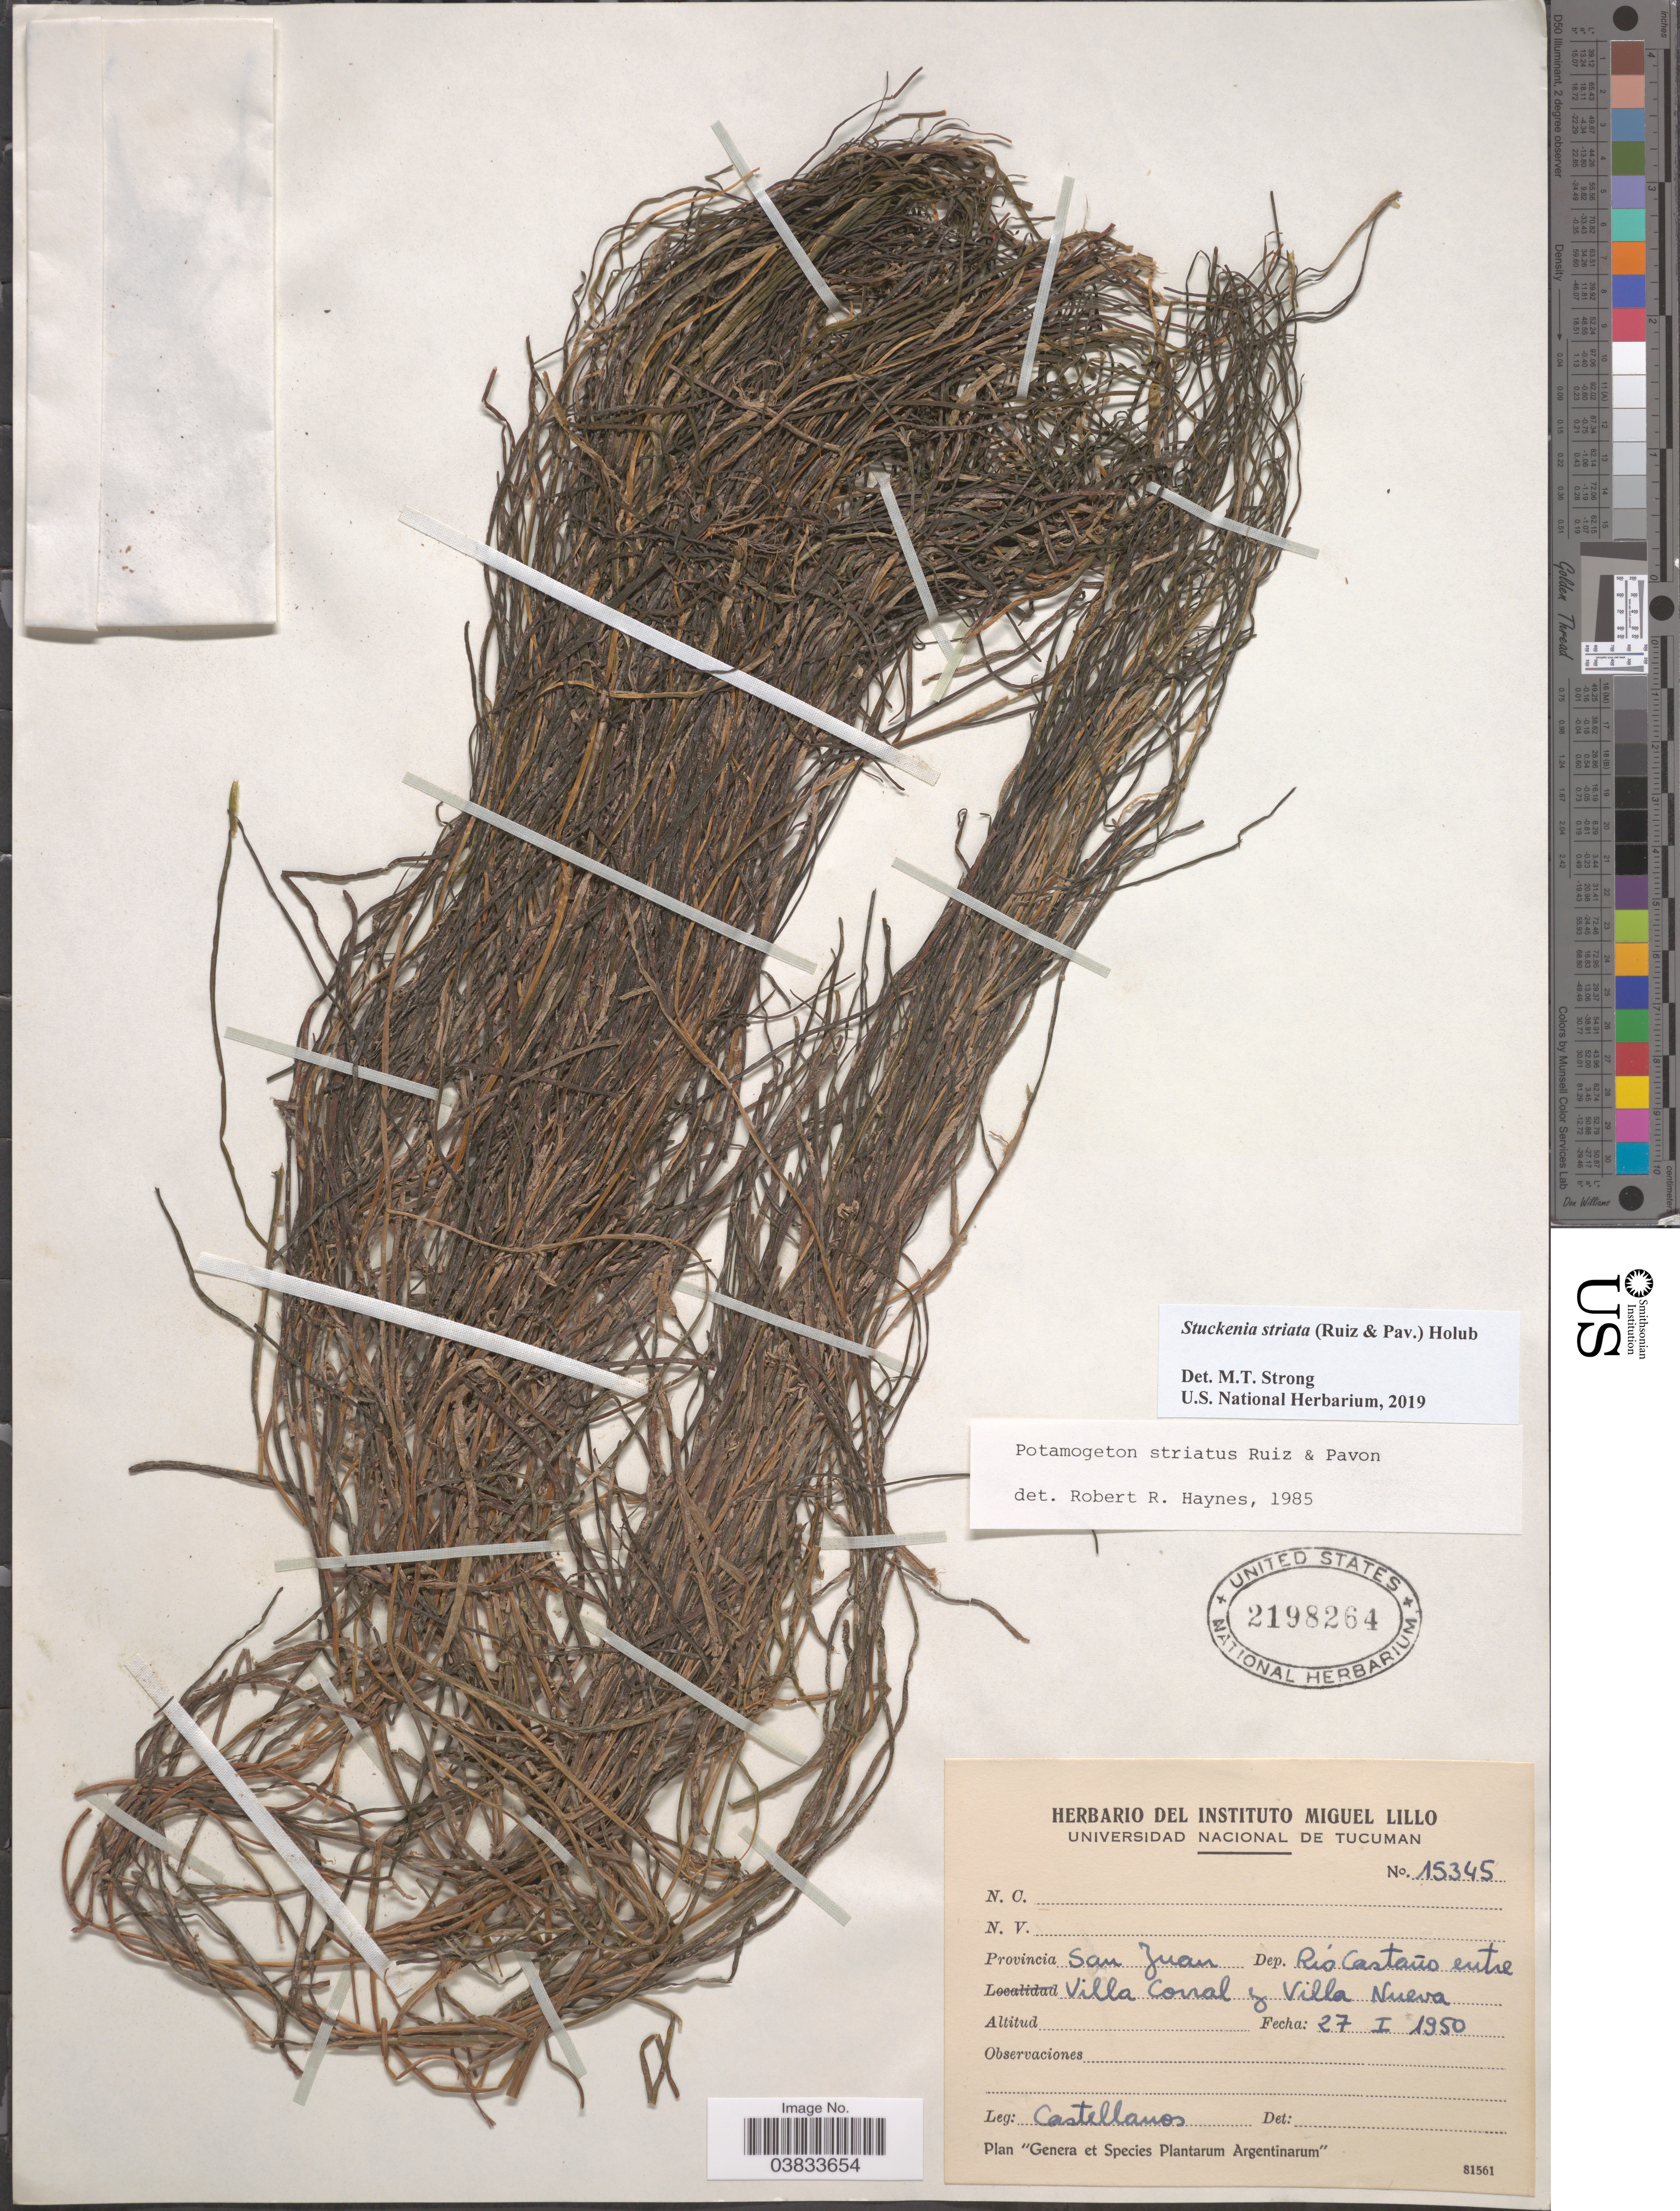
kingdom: Plantae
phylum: Tracheophyta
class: Liliopsida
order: Alismatales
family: Potamogetonaceae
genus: Stuckenia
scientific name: Stuckenia striata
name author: (Ruiz & Pav.) Holub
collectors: -- Castellanos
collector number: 15345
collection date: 1950-01-27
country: Argentina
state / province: Tucuman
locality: Provincia San Juan. Dep. Río Castaño entre Villa Corral y Villa Nueva.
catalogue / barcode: US 2198264